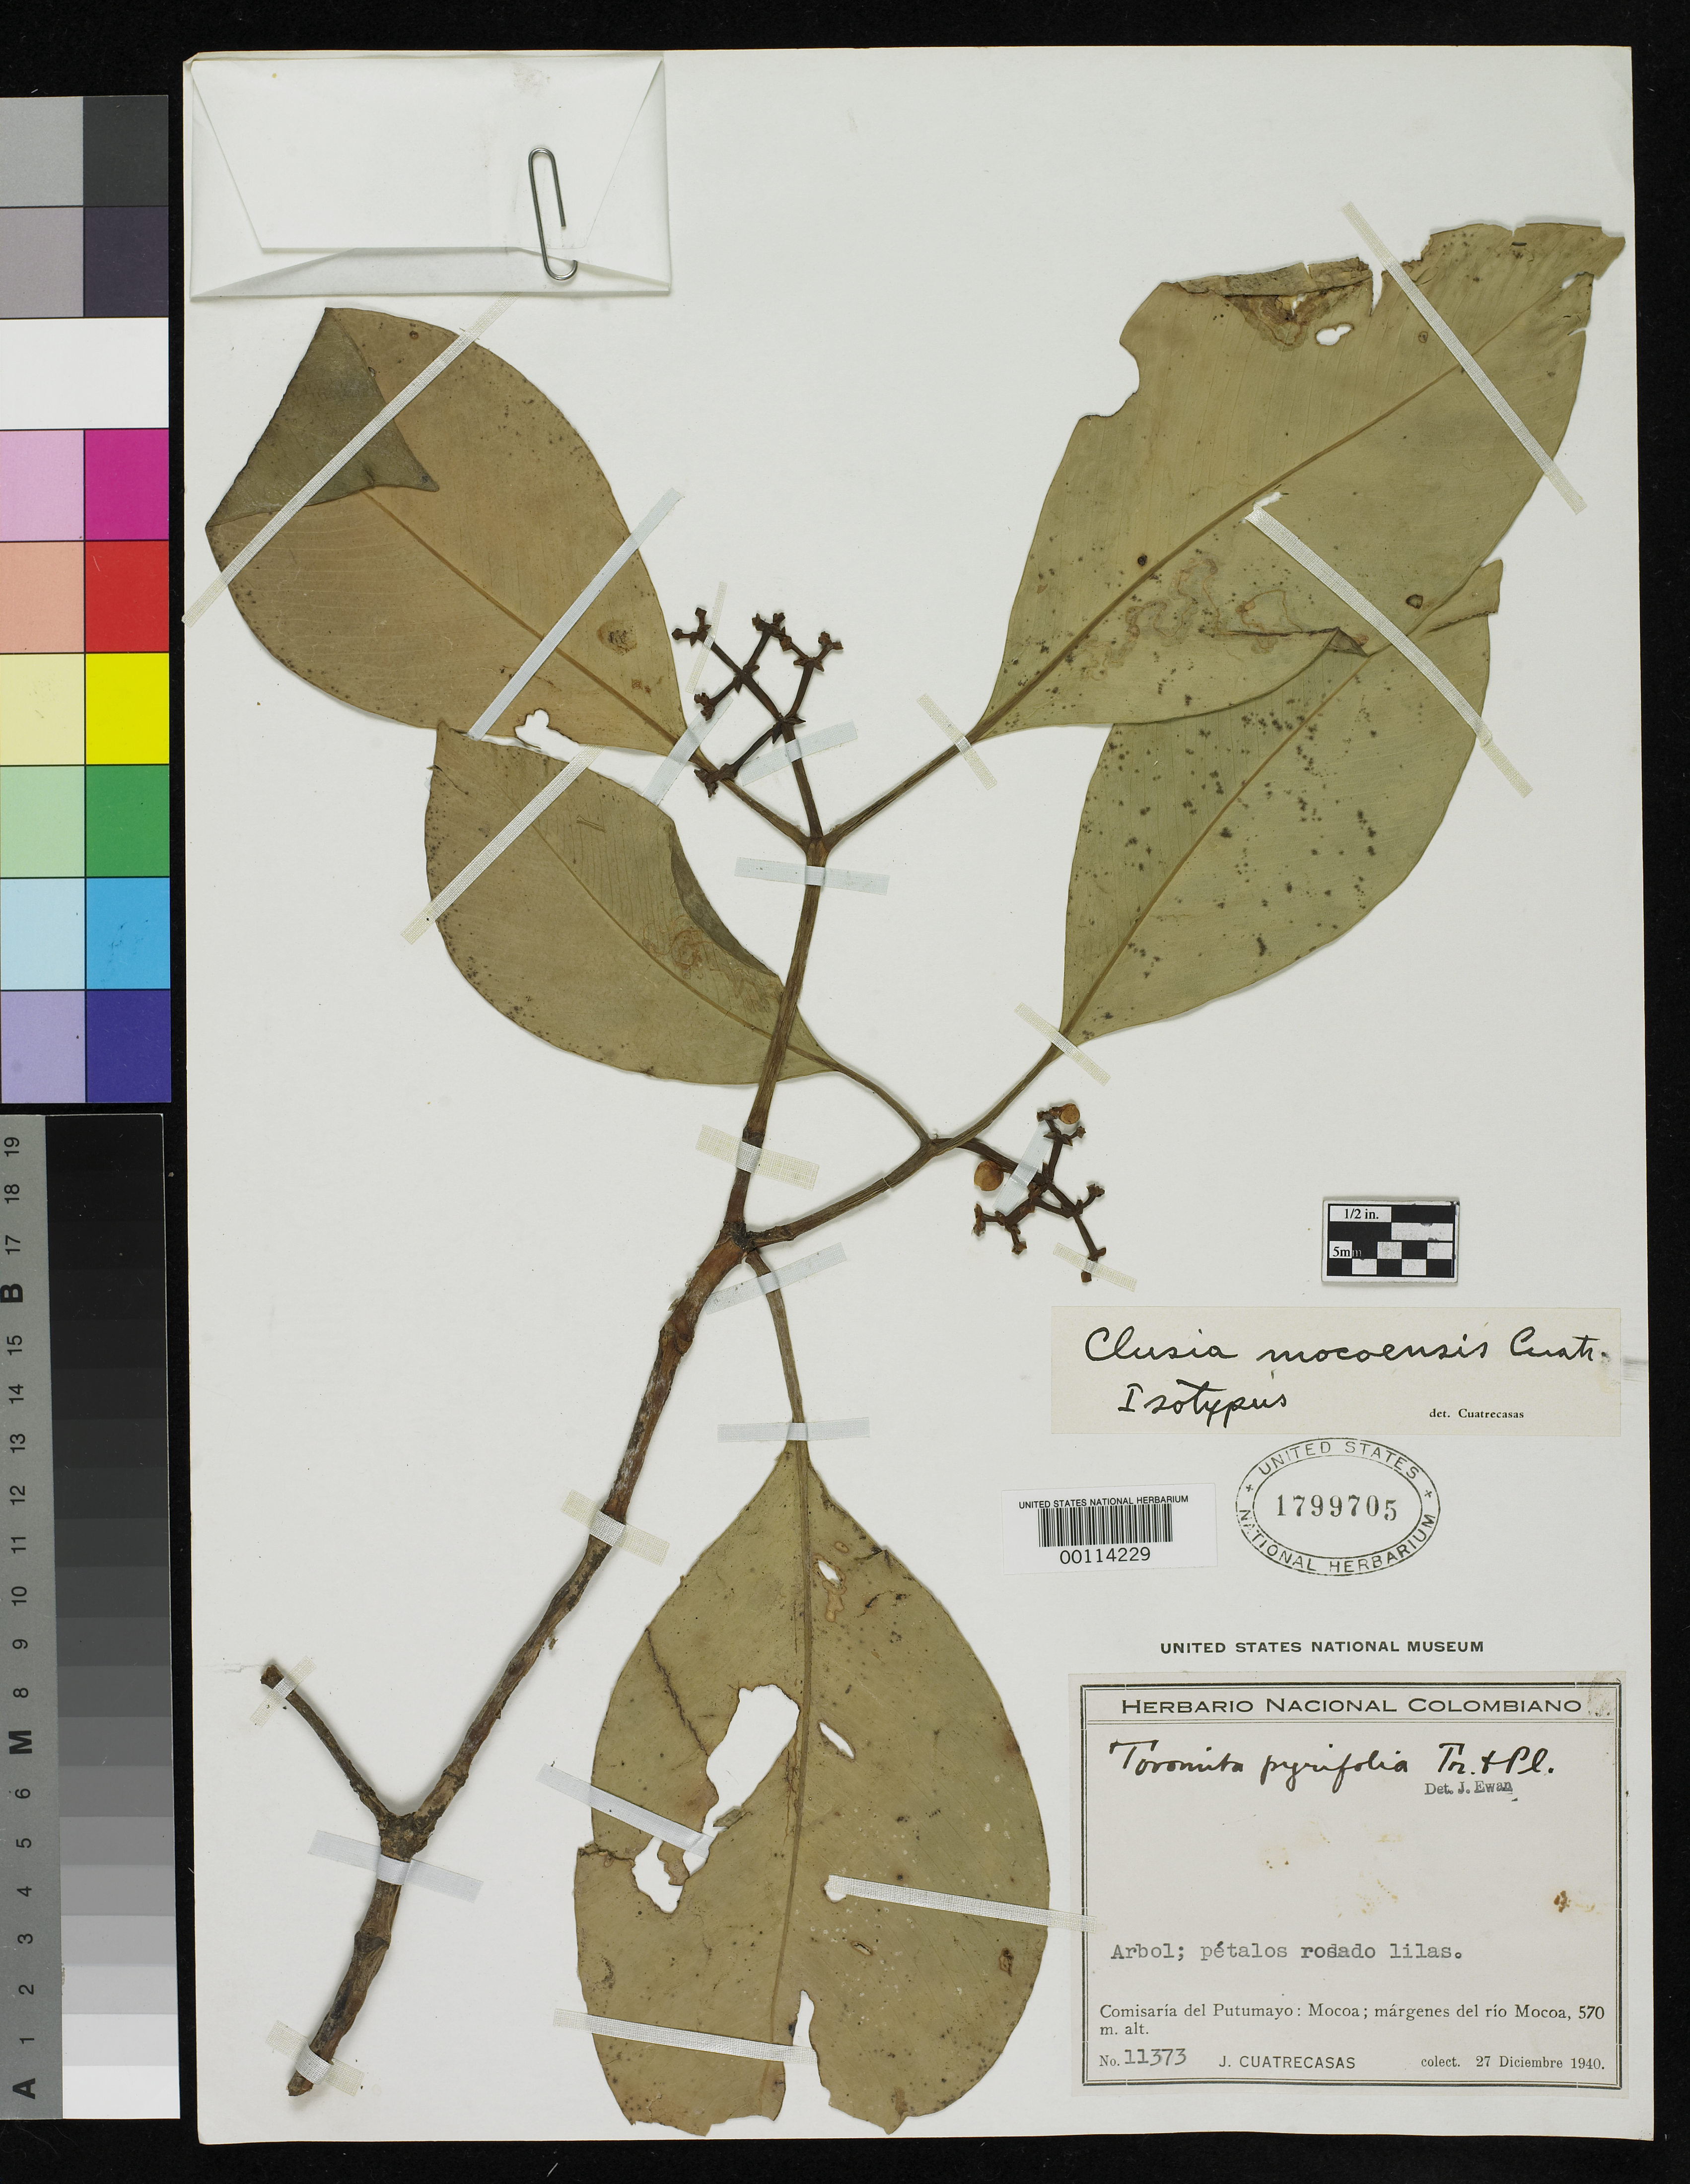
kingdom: Plantae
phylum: Tracheophyta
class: Magnoliopsida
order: Malpighiales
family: Clusiaceae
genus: Clusia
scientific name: Clusia mocoensis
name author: Cuatrec.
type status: Isotype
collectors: J. Cuatrecasas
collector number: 11373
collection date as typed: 27 Dec 1940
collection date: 1940-12-27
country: Colombia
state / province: Putumayo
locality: Mocoa.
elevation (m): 570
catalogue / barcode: US 1799705